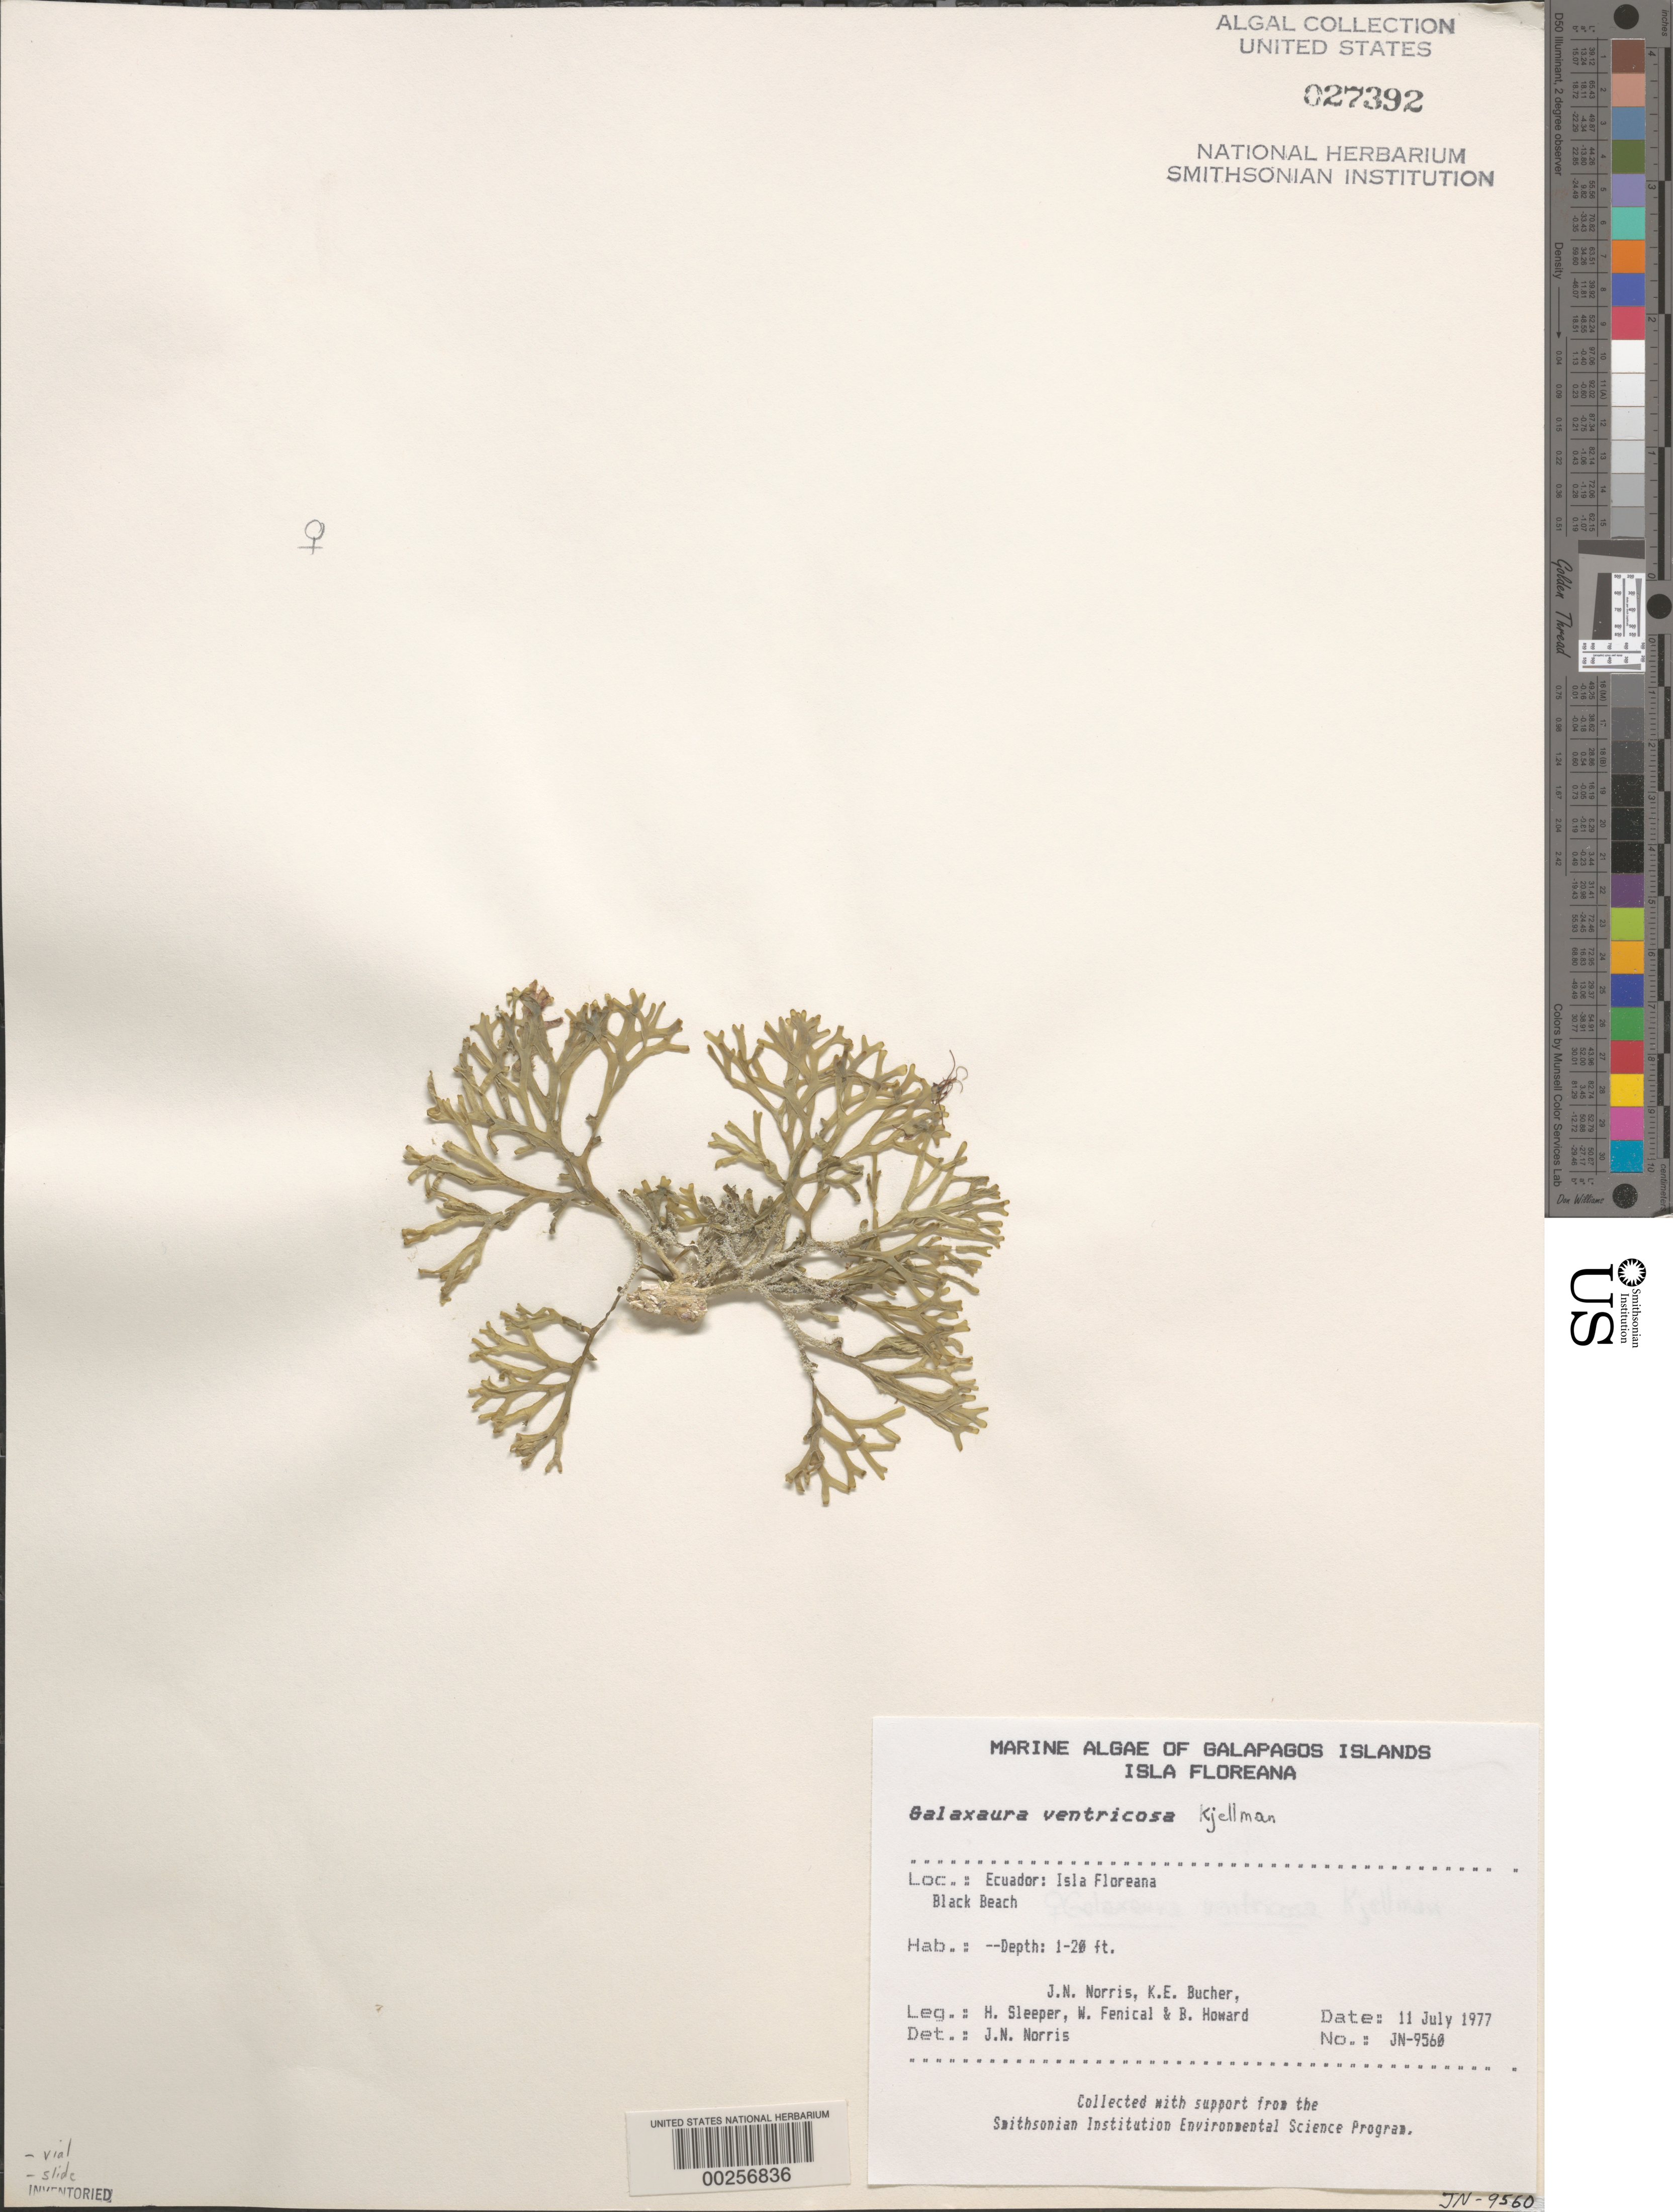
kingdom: Plantae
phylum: Rhodophyta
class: Florideophyceae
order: Nemaliales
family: Galaxauraceae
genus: Galaxaura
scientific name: Galaxaura marginata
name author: (J. Ellis & Sol.) J.V.Lamouroux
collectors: J. N. Norris, K. E. Bucher, H. Sleeper, W. Fenical & B. Howard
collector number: JN-9560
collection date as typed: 11 Jul 1977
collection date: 1977-07-11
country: Ecuador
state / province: Colón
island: Floreana [Charles, Santa Maria]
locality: Black Beach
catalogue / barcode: US 27392